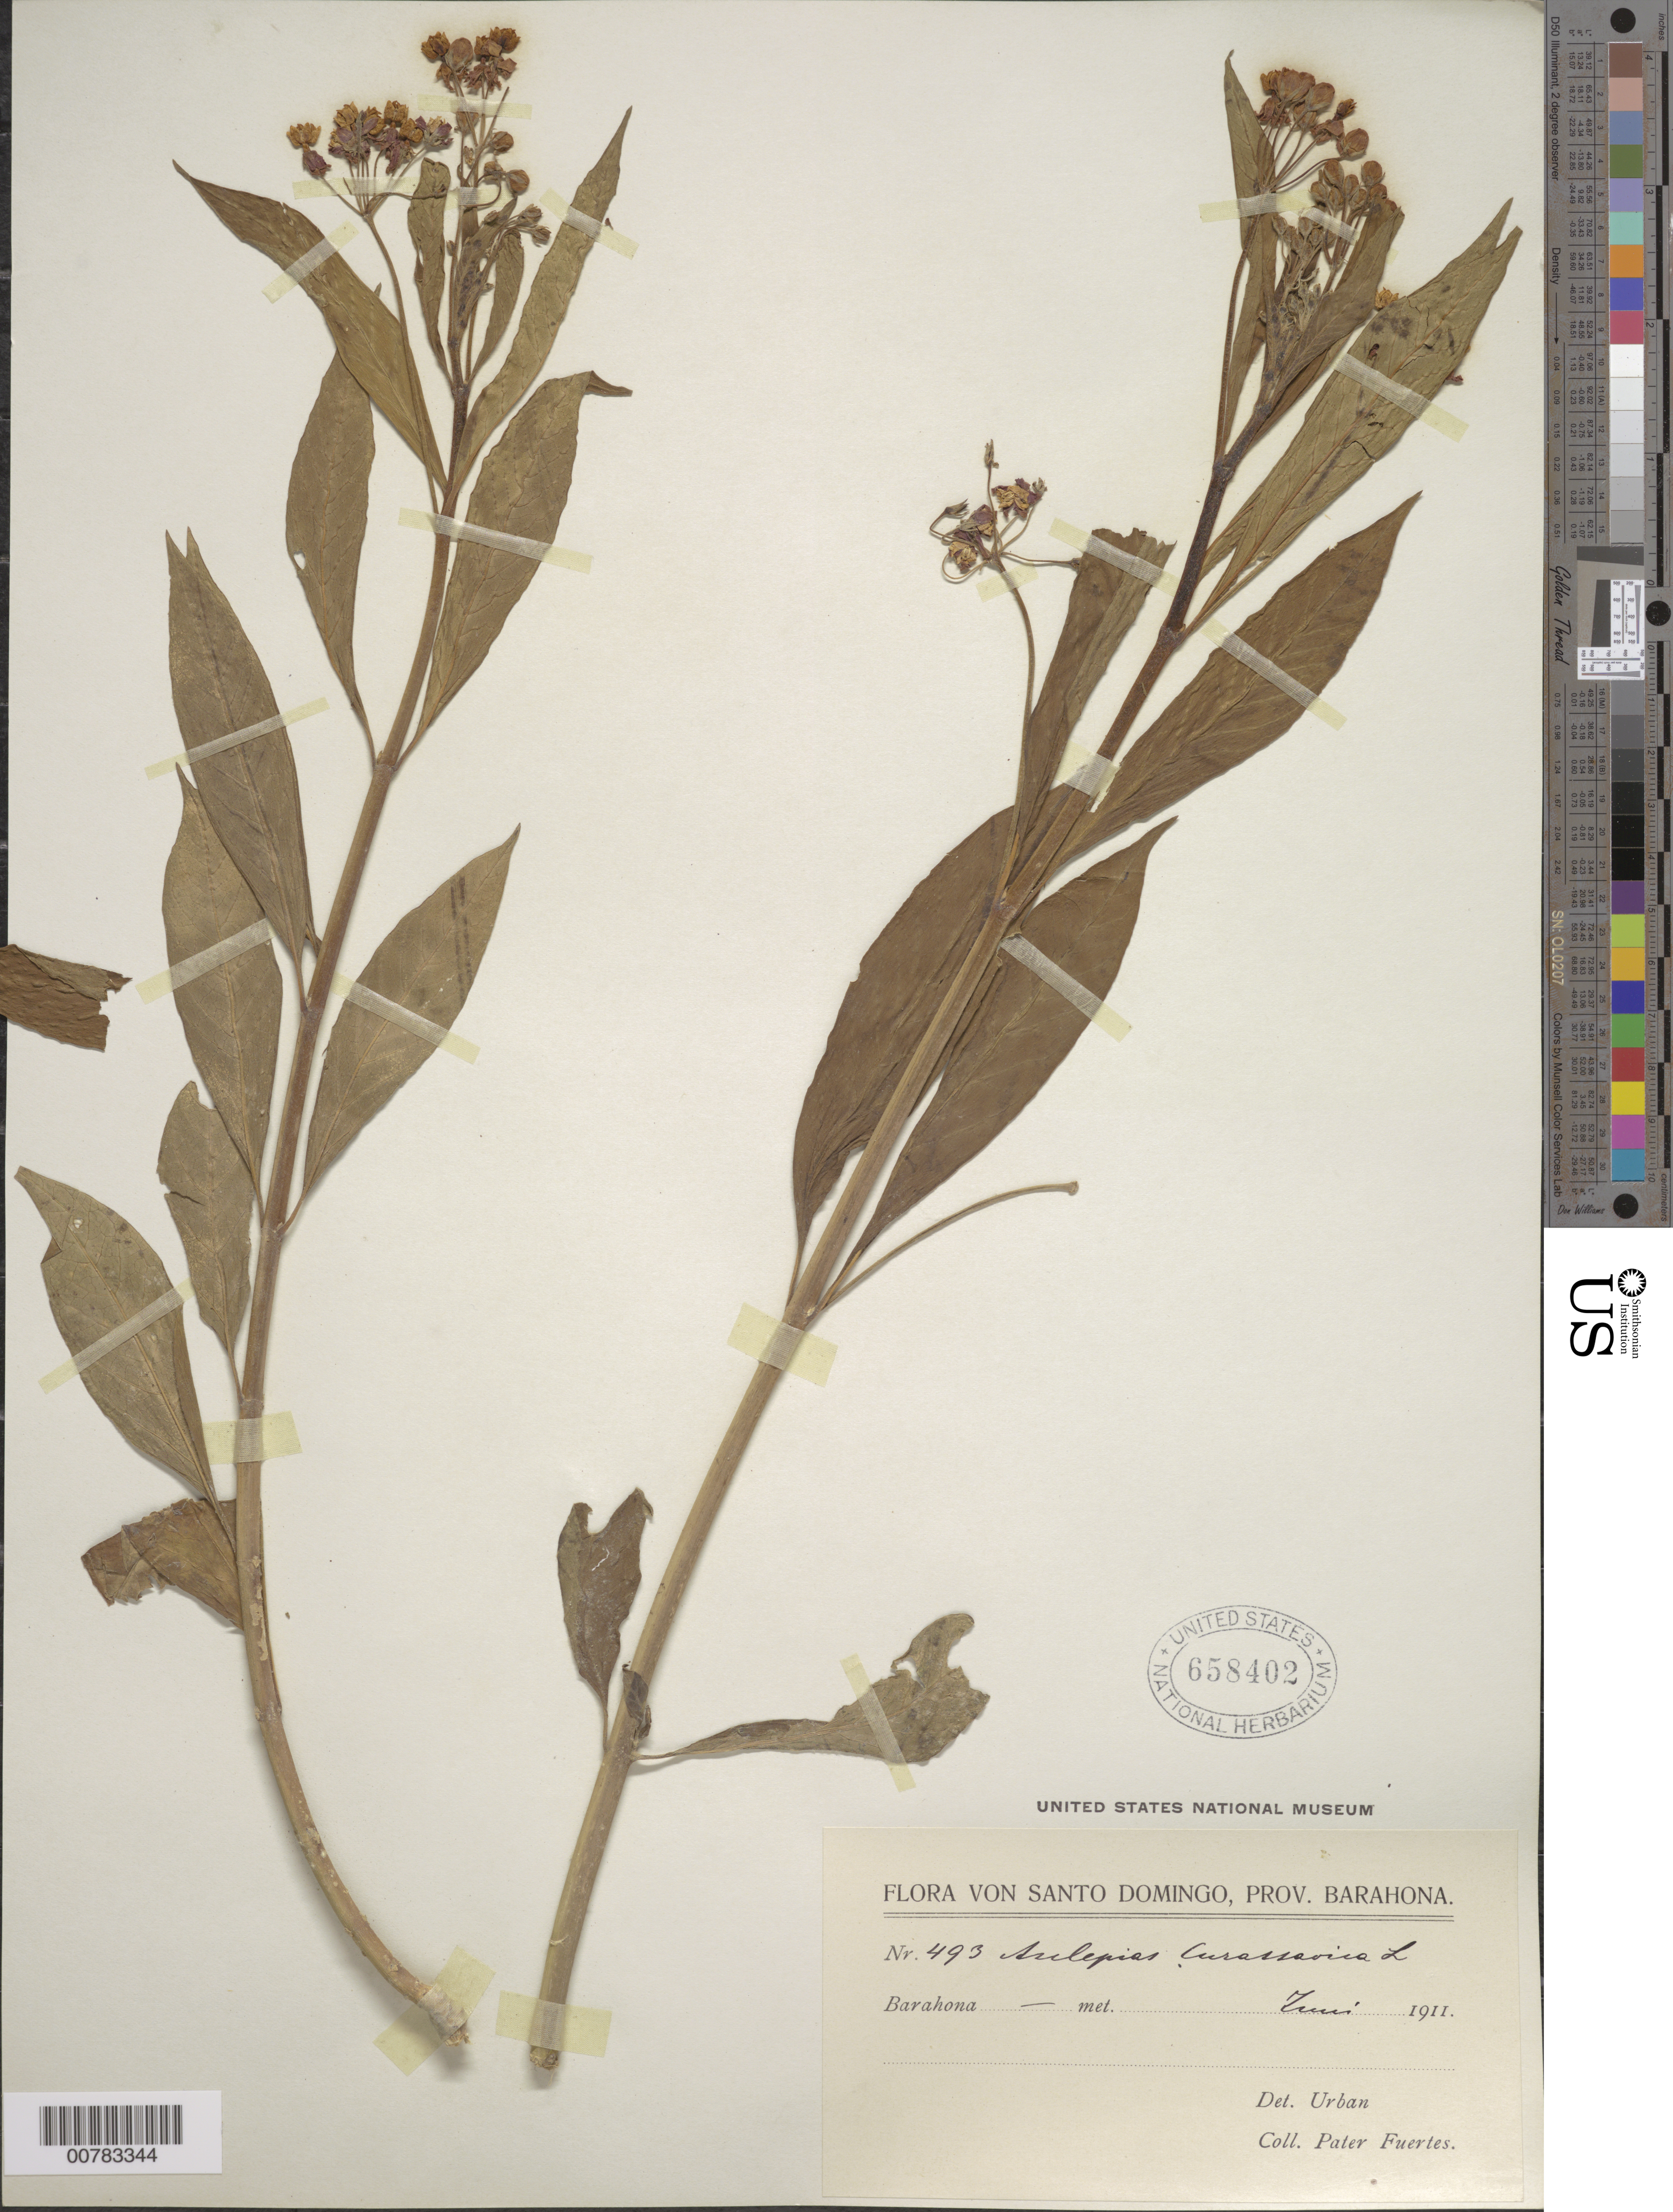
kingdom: Plantae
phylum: Tracheophyta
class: Magnoliopsida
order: Gentianales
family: Apocynaceae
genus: Asclepias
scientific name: Asclepias curassavica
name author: L.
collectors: M. D. Fuertes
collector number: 493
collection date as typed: Mar 1911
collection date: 1911-03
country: Dominican Republic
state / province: Barahona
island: Hispaniola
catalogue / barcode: US 658402